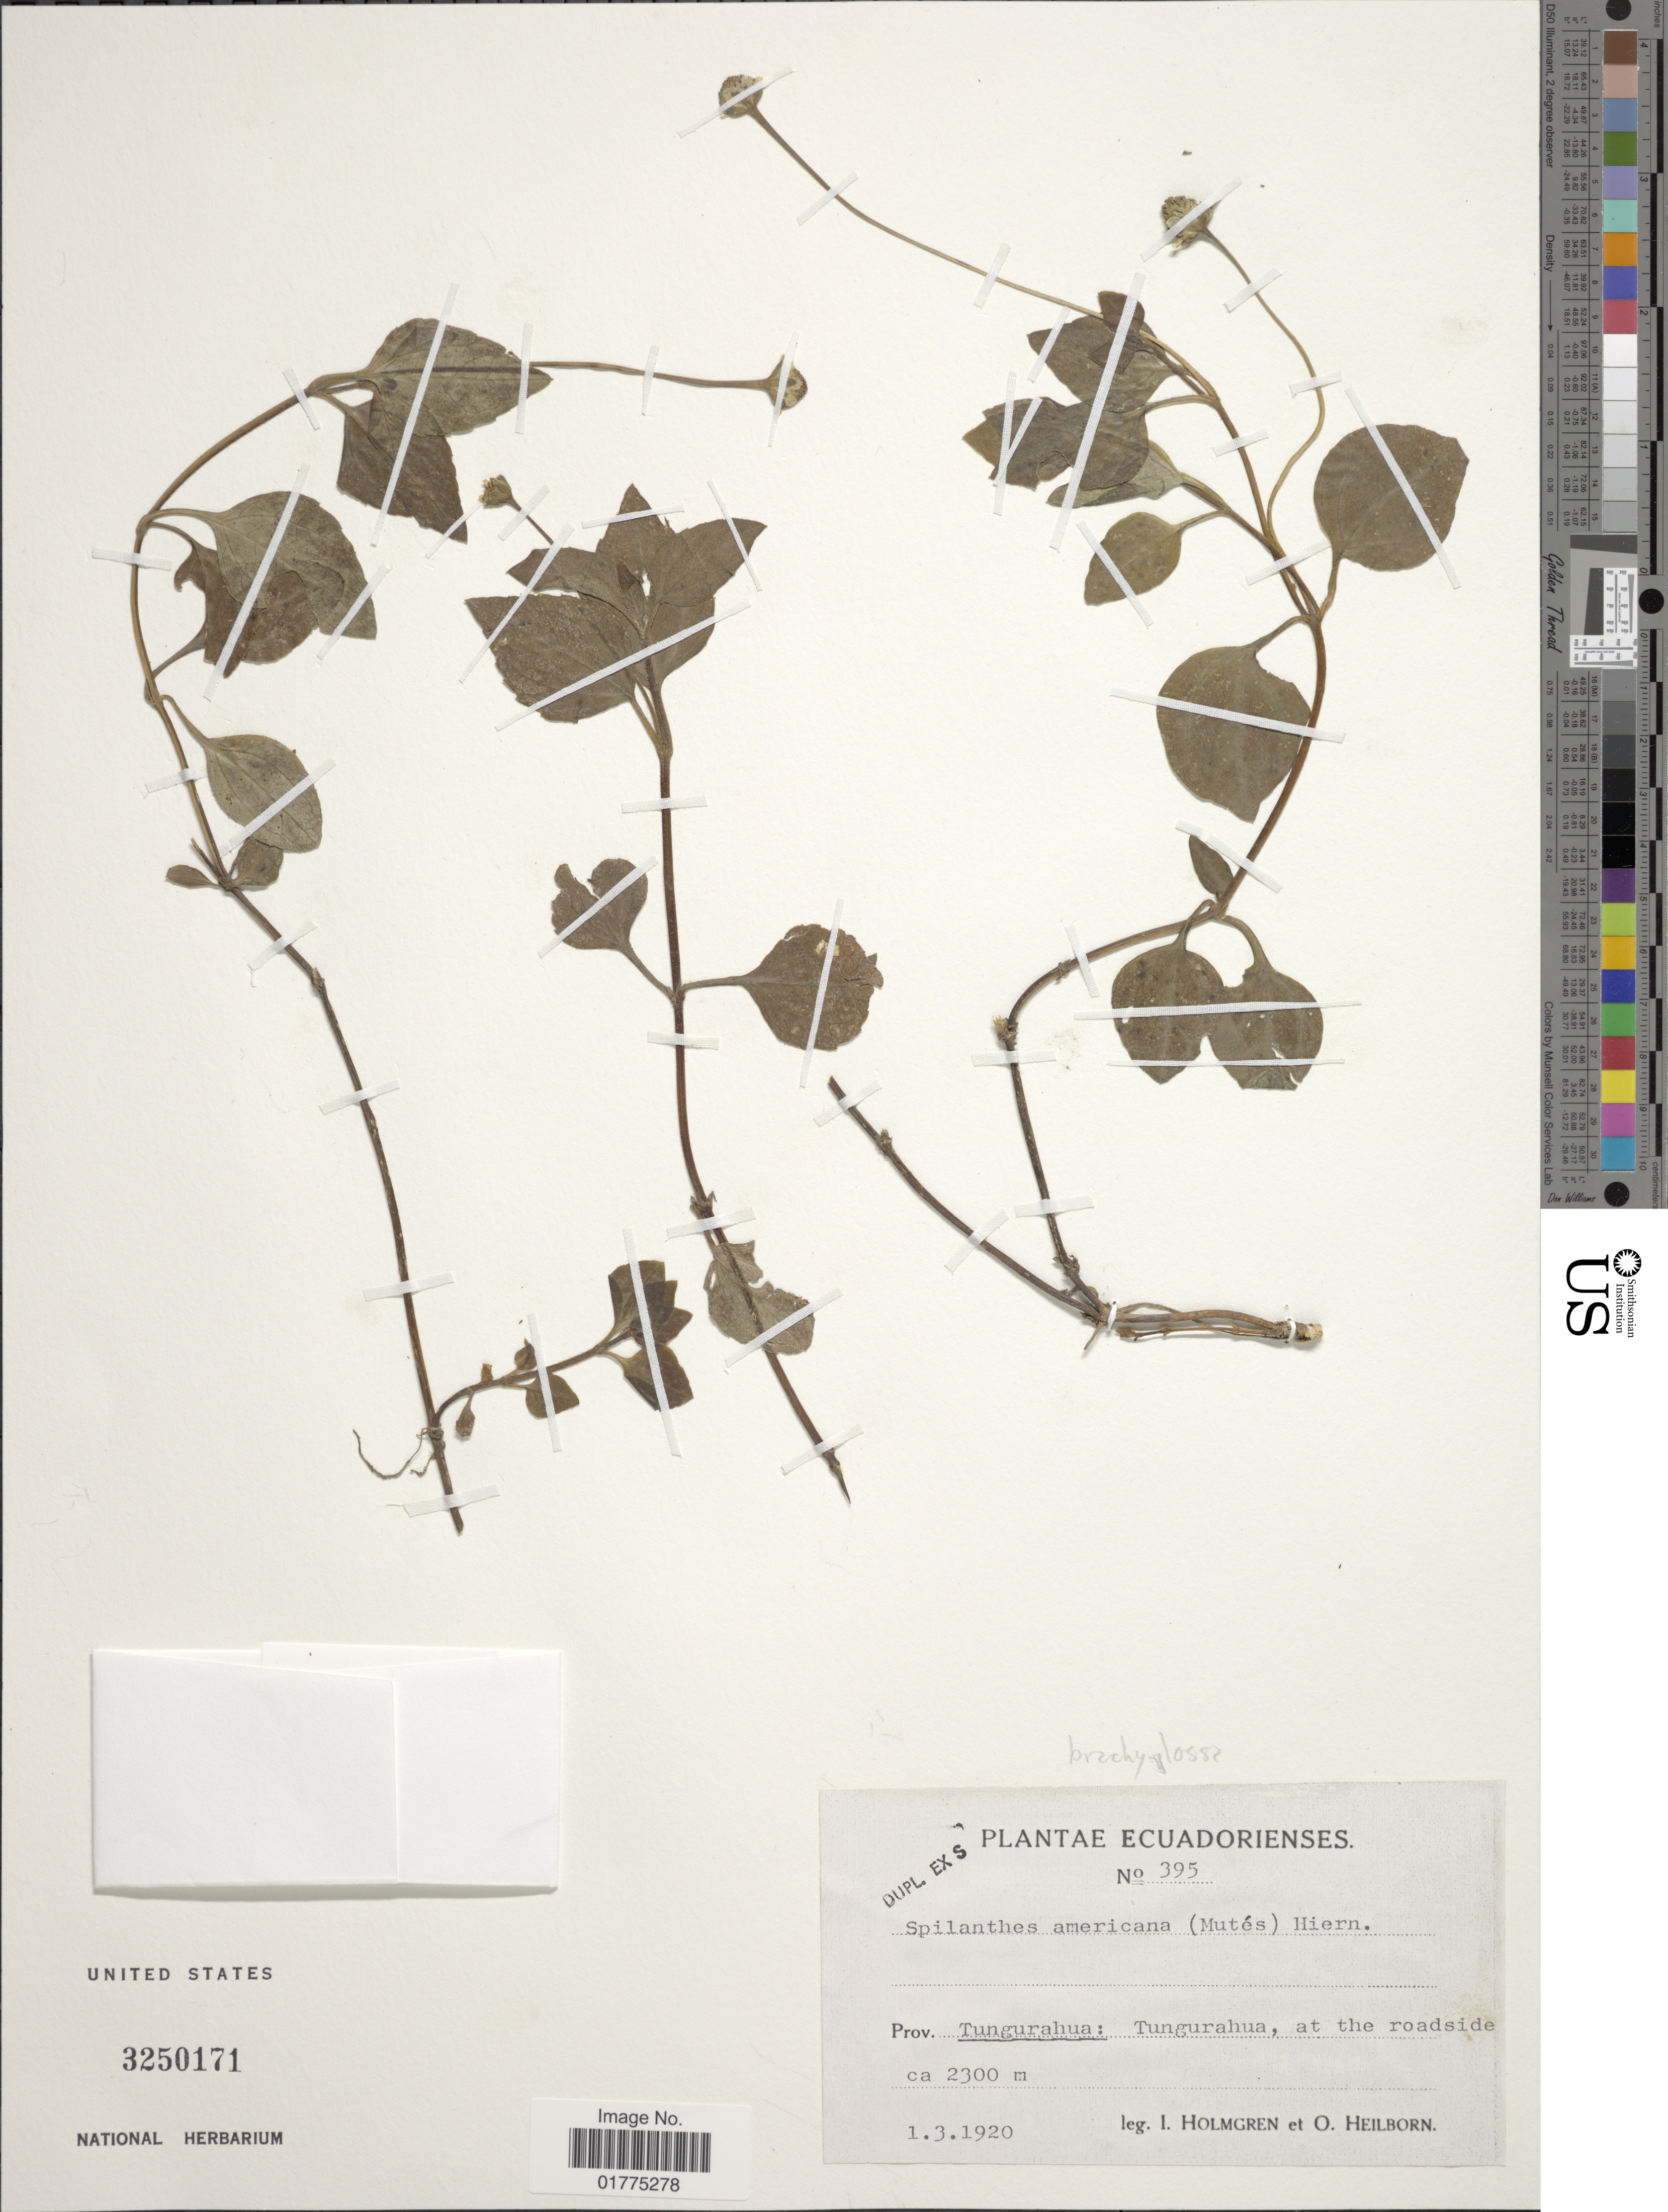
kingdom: Plantae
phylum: Tracheophyta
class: Magnoliopsida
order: Asterales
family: Asteraceae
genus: Acmella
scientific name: Acmella brachyglossa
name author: Cass.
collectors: I. Holmgren & O. Heilborn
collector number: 395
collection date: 1920-03-01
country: Ecuador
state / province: Tungurahua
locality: Prov. Tungurahua: Tungurahua, at the roadside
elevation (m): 2300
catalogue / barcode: US 3250171